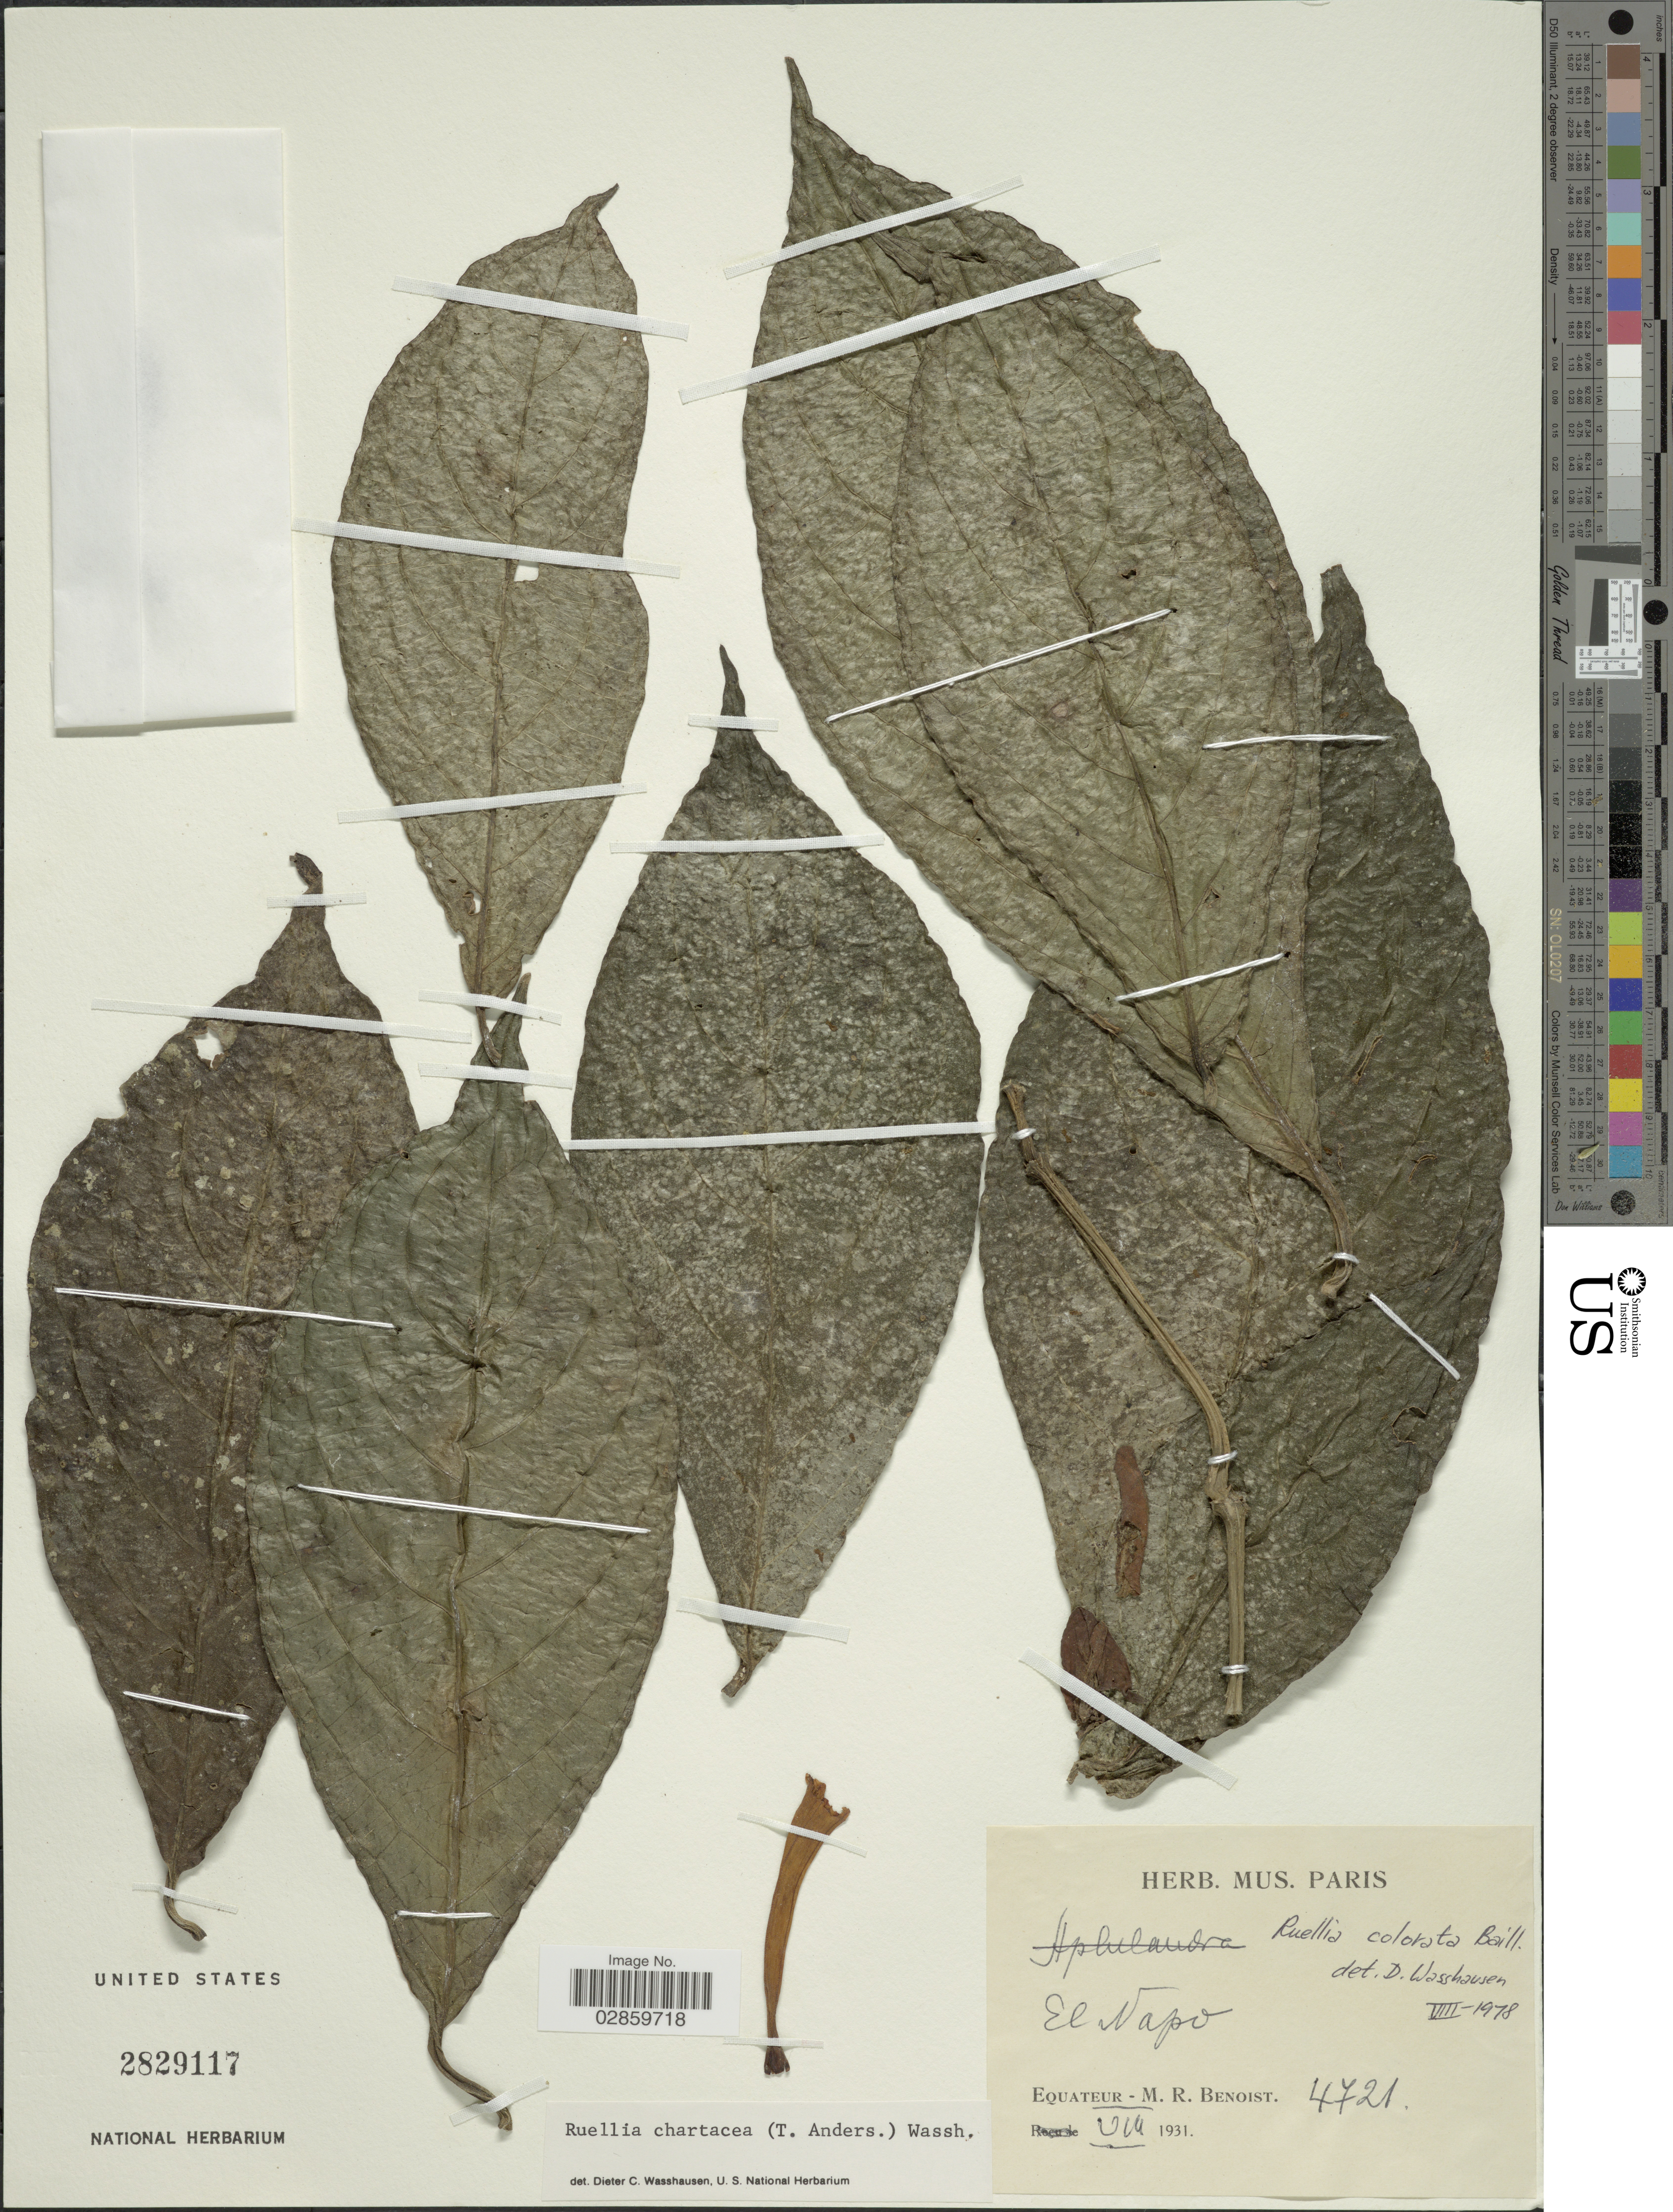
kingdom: Plantae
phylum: Tracheophyta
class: Magnoliopsida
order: Lamiales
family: Acanthaceae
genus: Ruellia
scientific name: Ruellia chartacea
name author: (T. Anderson) Wassh.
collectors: M. Benoist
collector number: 4721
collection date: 1931-05-14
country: Ecuador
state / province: Napo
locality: El Napo.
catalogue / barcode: US 2829117